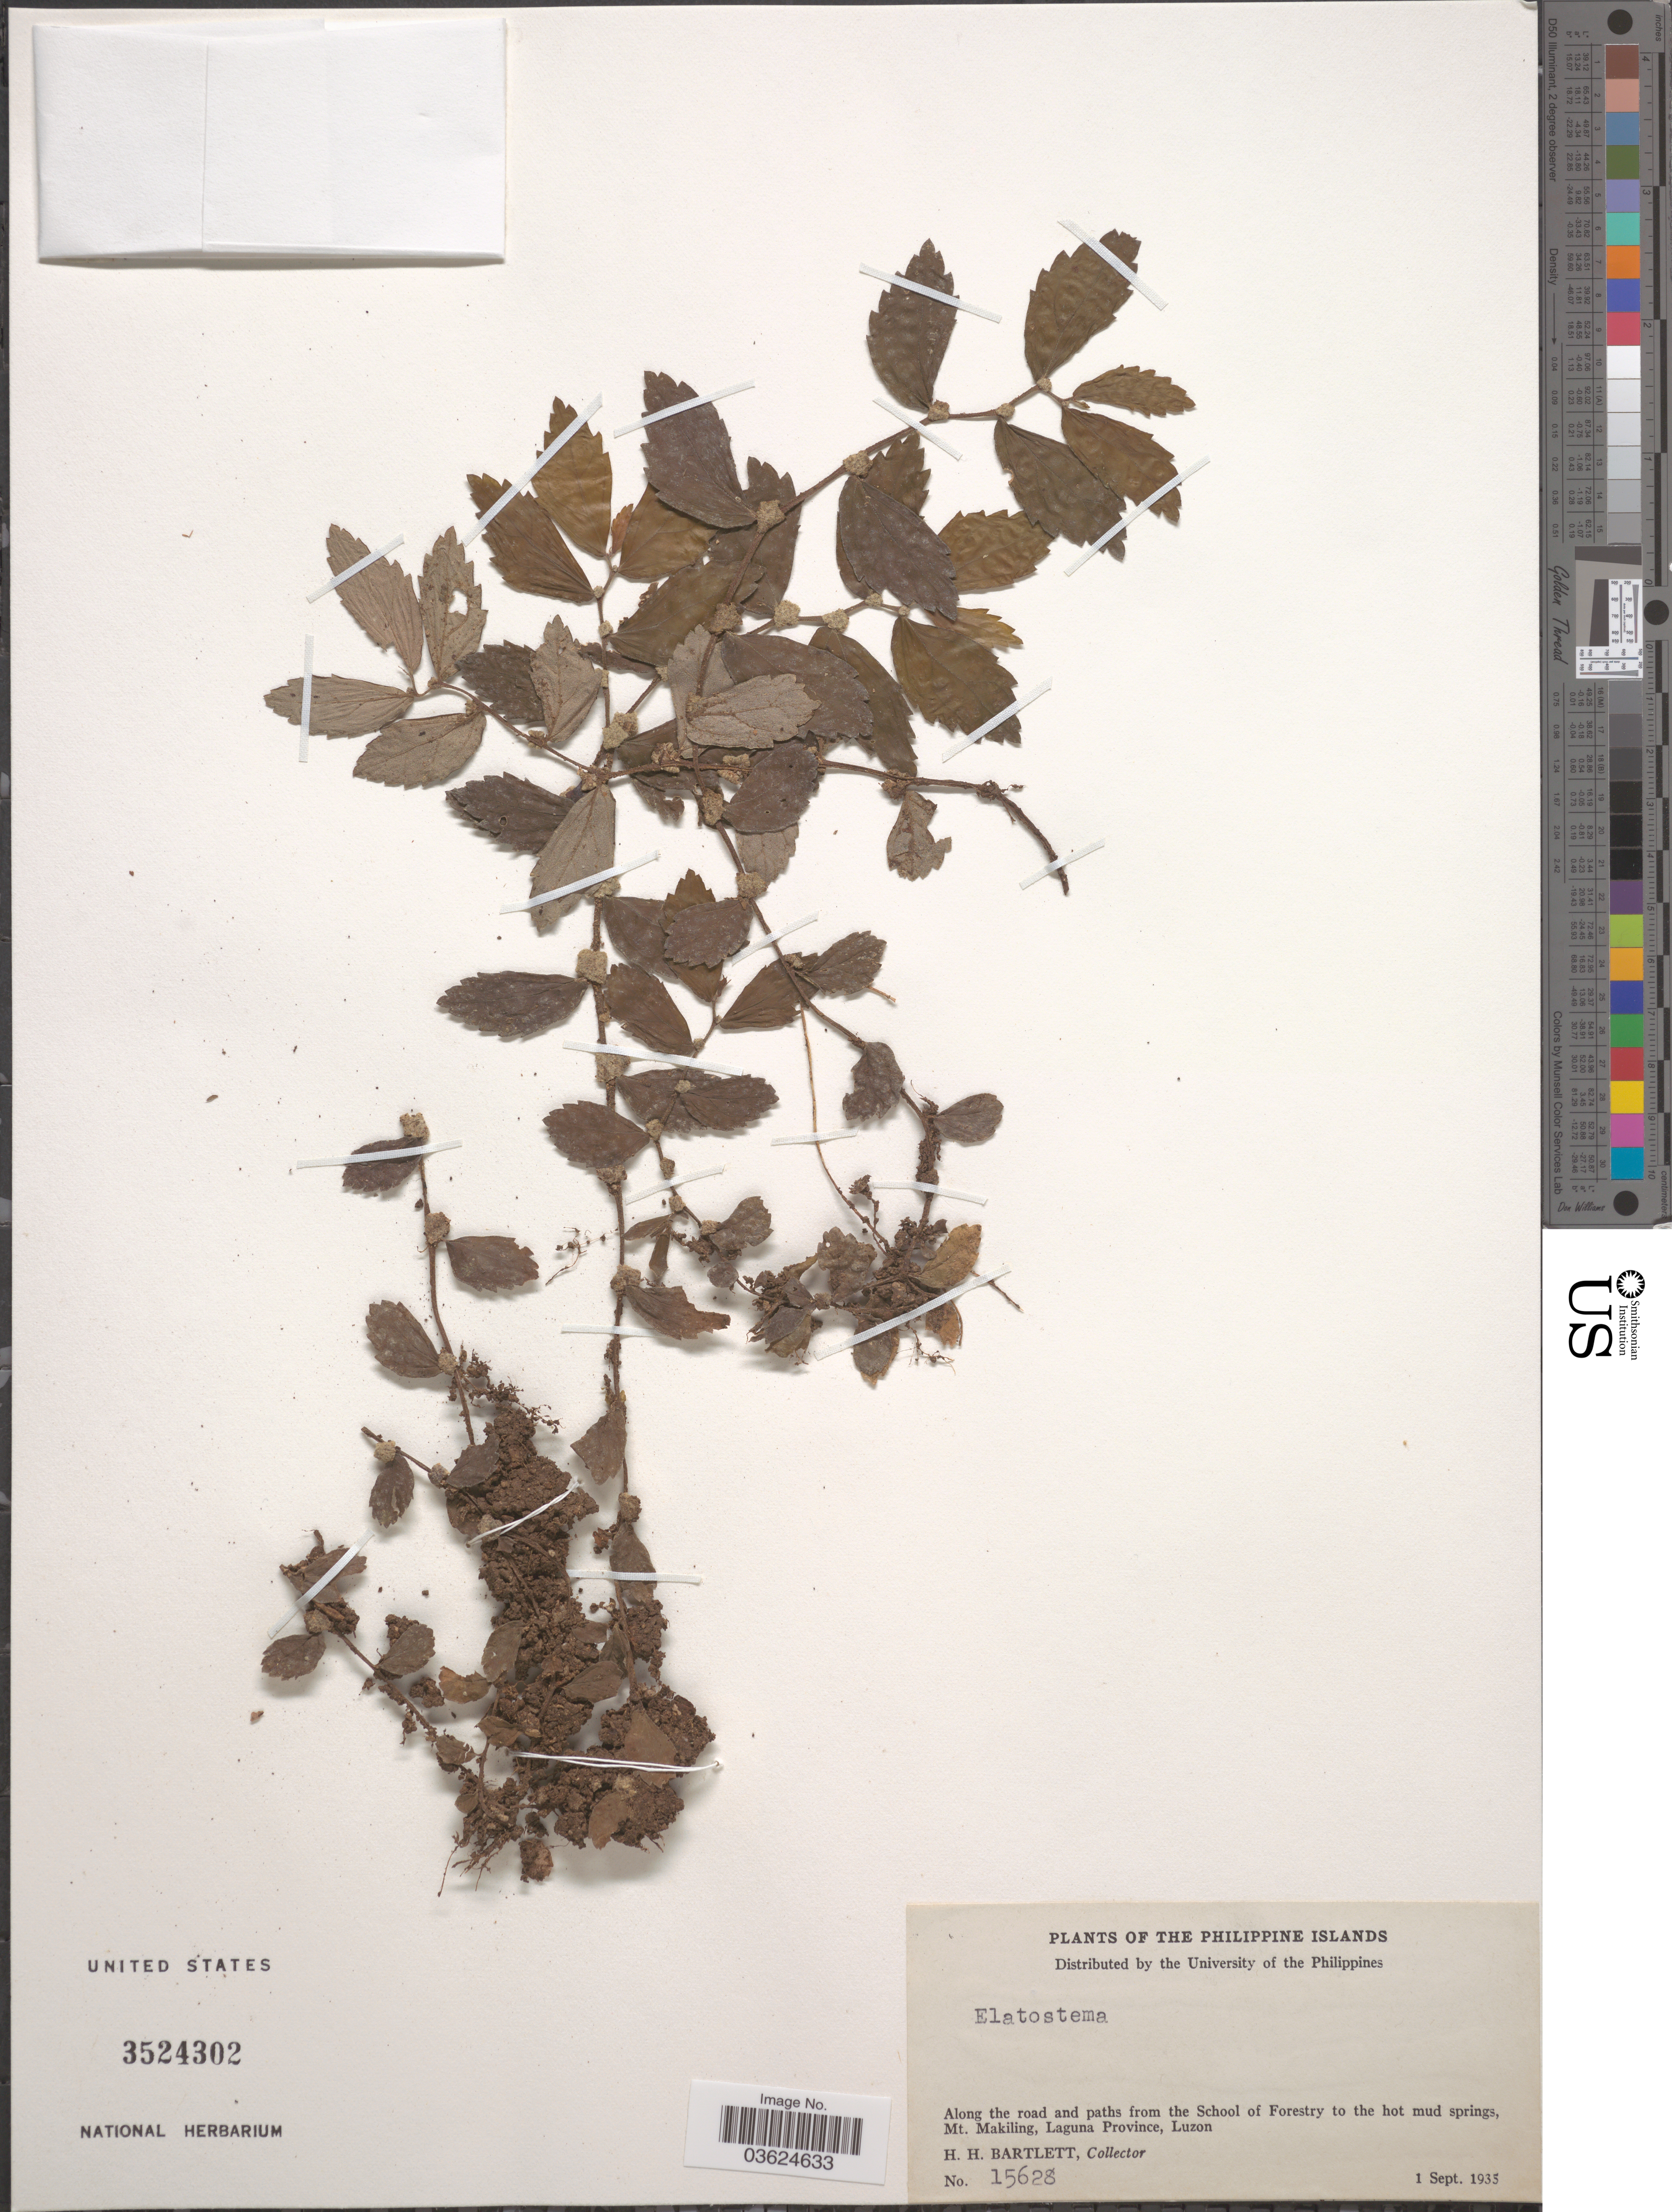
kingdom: Plantae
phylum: Tracheophyta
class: Magnoliopsida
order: Rosales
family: Urticaceae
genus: Elatostema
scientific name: Elatostema sp.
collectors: H. H. Bartlett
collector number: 15628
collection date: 1935-09-01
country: Philippines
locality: Along the road and paths from the School of Forestry to the hot mud springs, Mt. Makiling, Laguna Province, Luzon.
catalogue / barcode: US 3524302